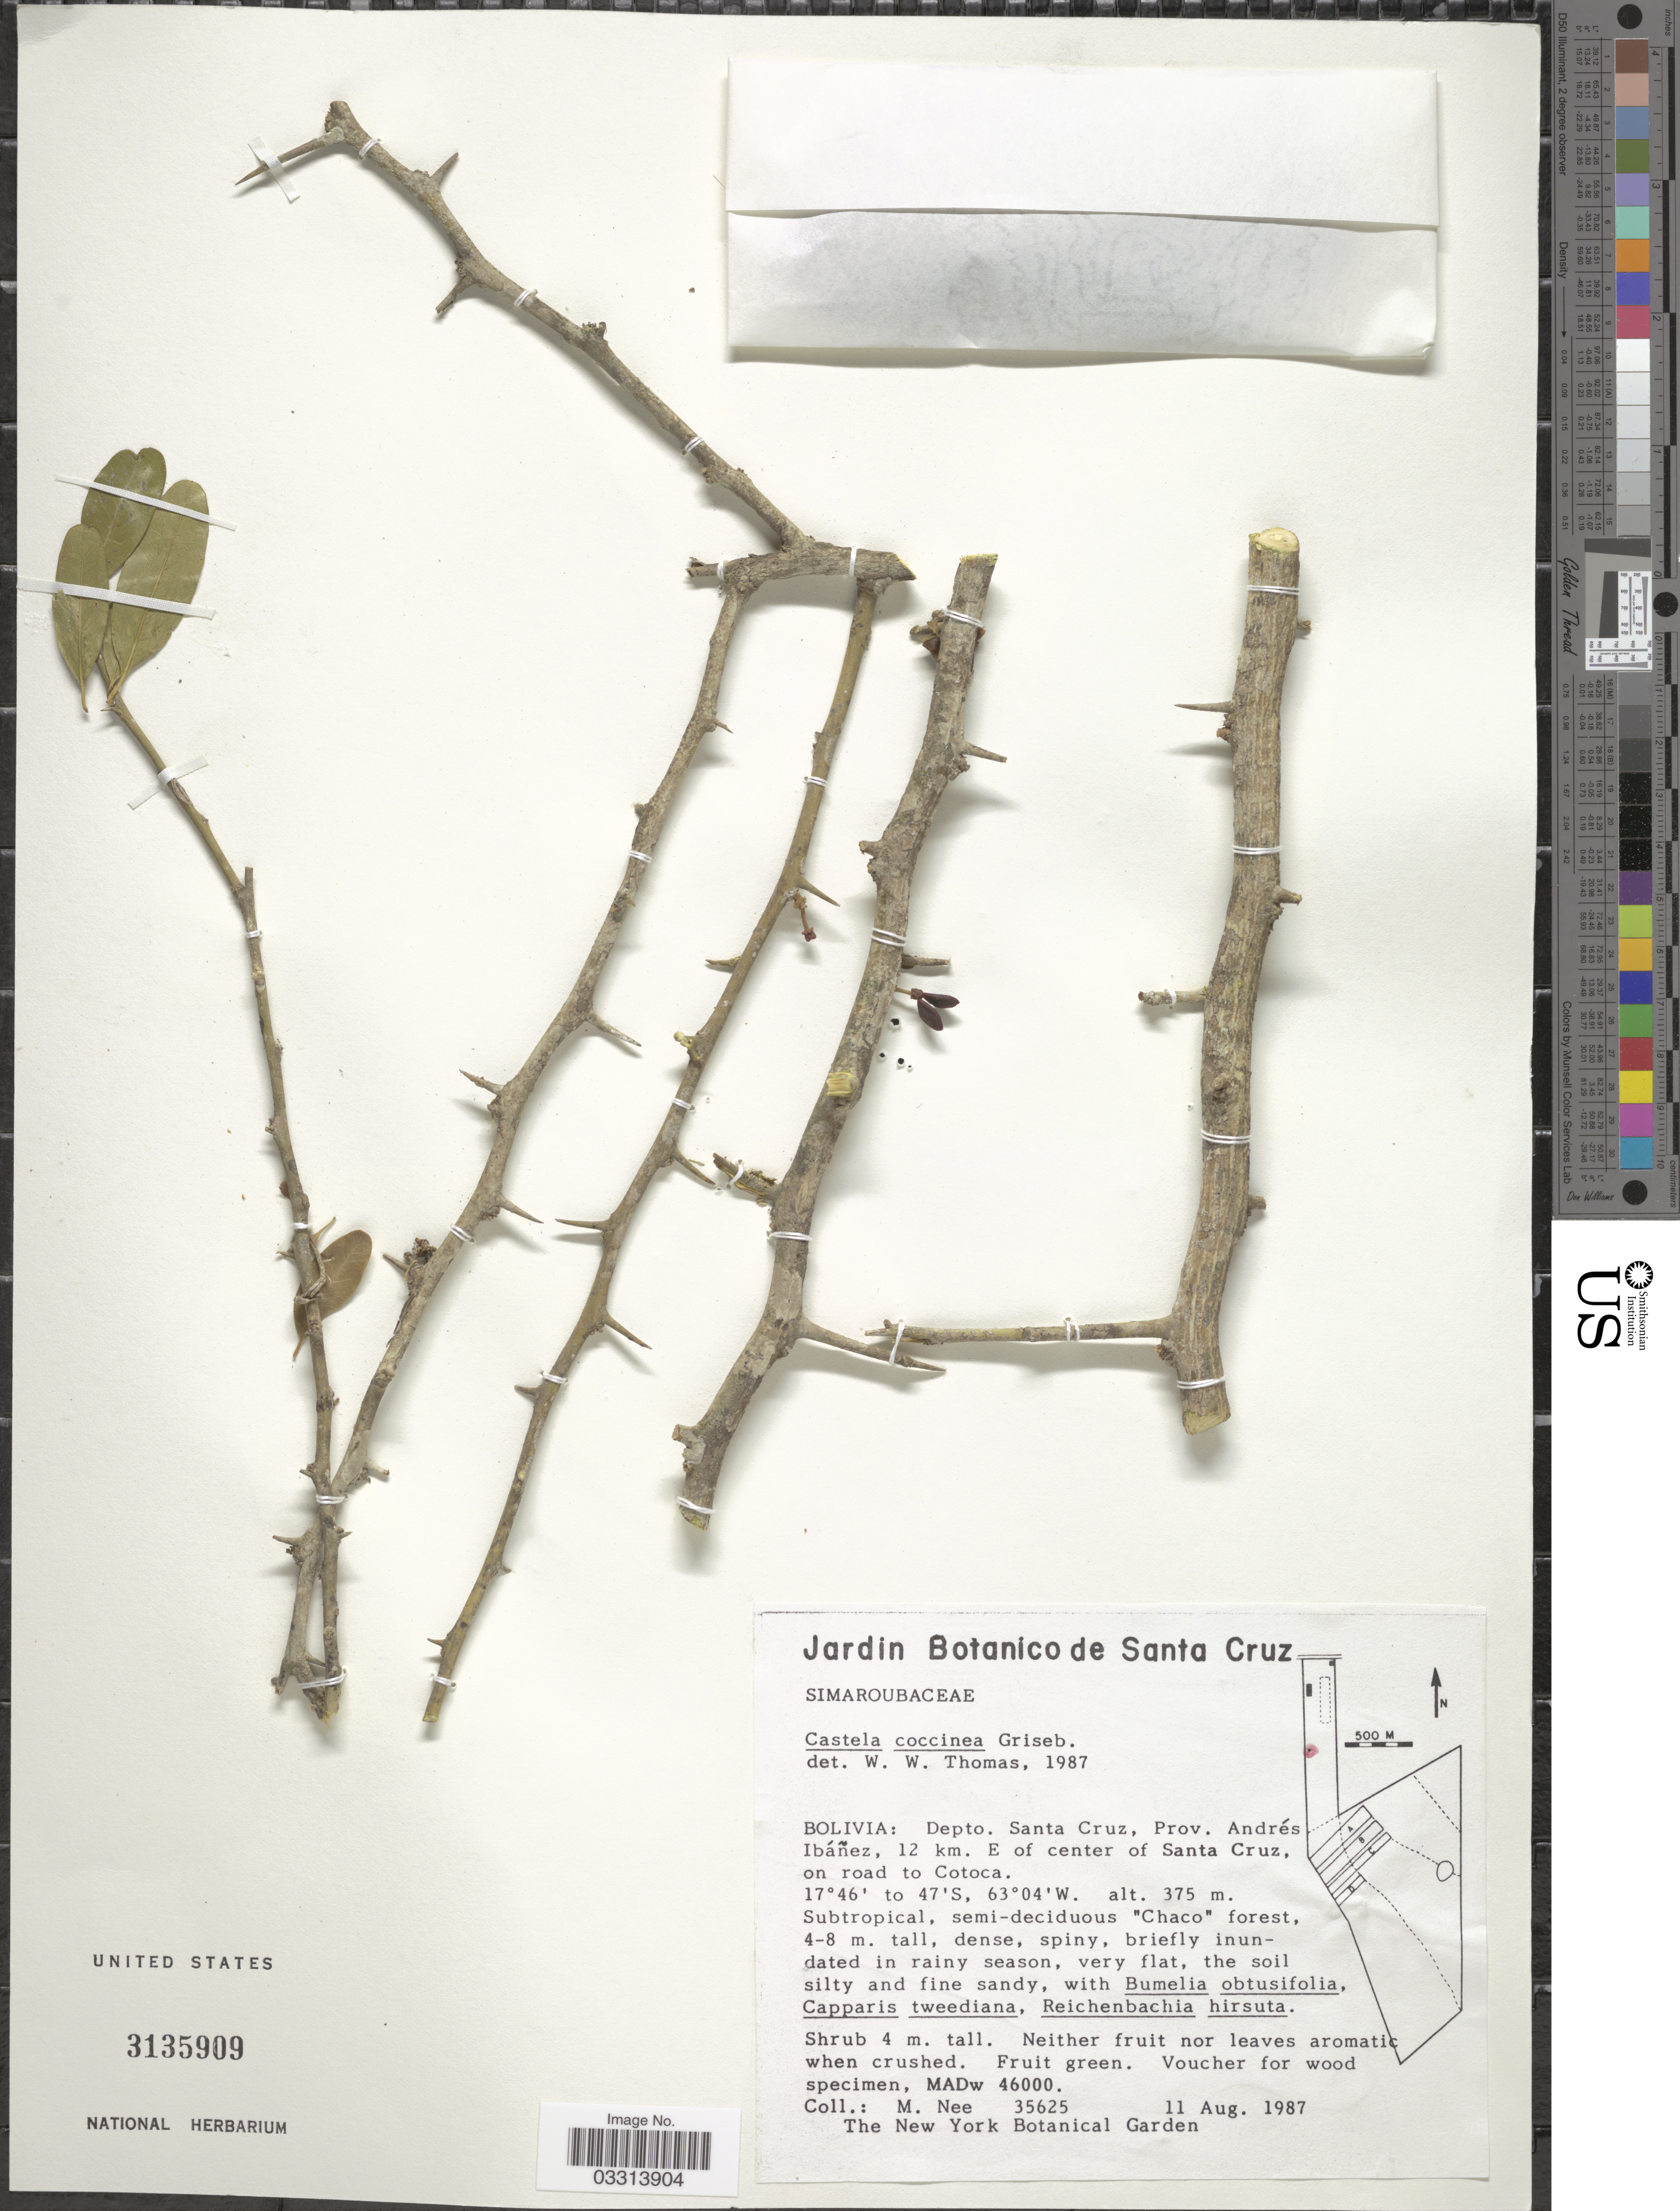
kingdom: Plantae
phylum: Tracheophyta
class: Magnoliopsida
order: Sapindales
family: Simaroubaceae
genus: Castela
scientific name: Castela coccinea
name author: Griseb.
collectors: M. Nee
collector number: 35625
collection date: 1987-08-11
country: Bolivia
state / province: Santa Cruz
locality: Depto. Santa Cruz, Prov. Andrés Ibáñez, 12 km. E of center of Santa Cruz, on road to Cotoca.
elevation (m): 375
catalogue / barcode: US 3135909